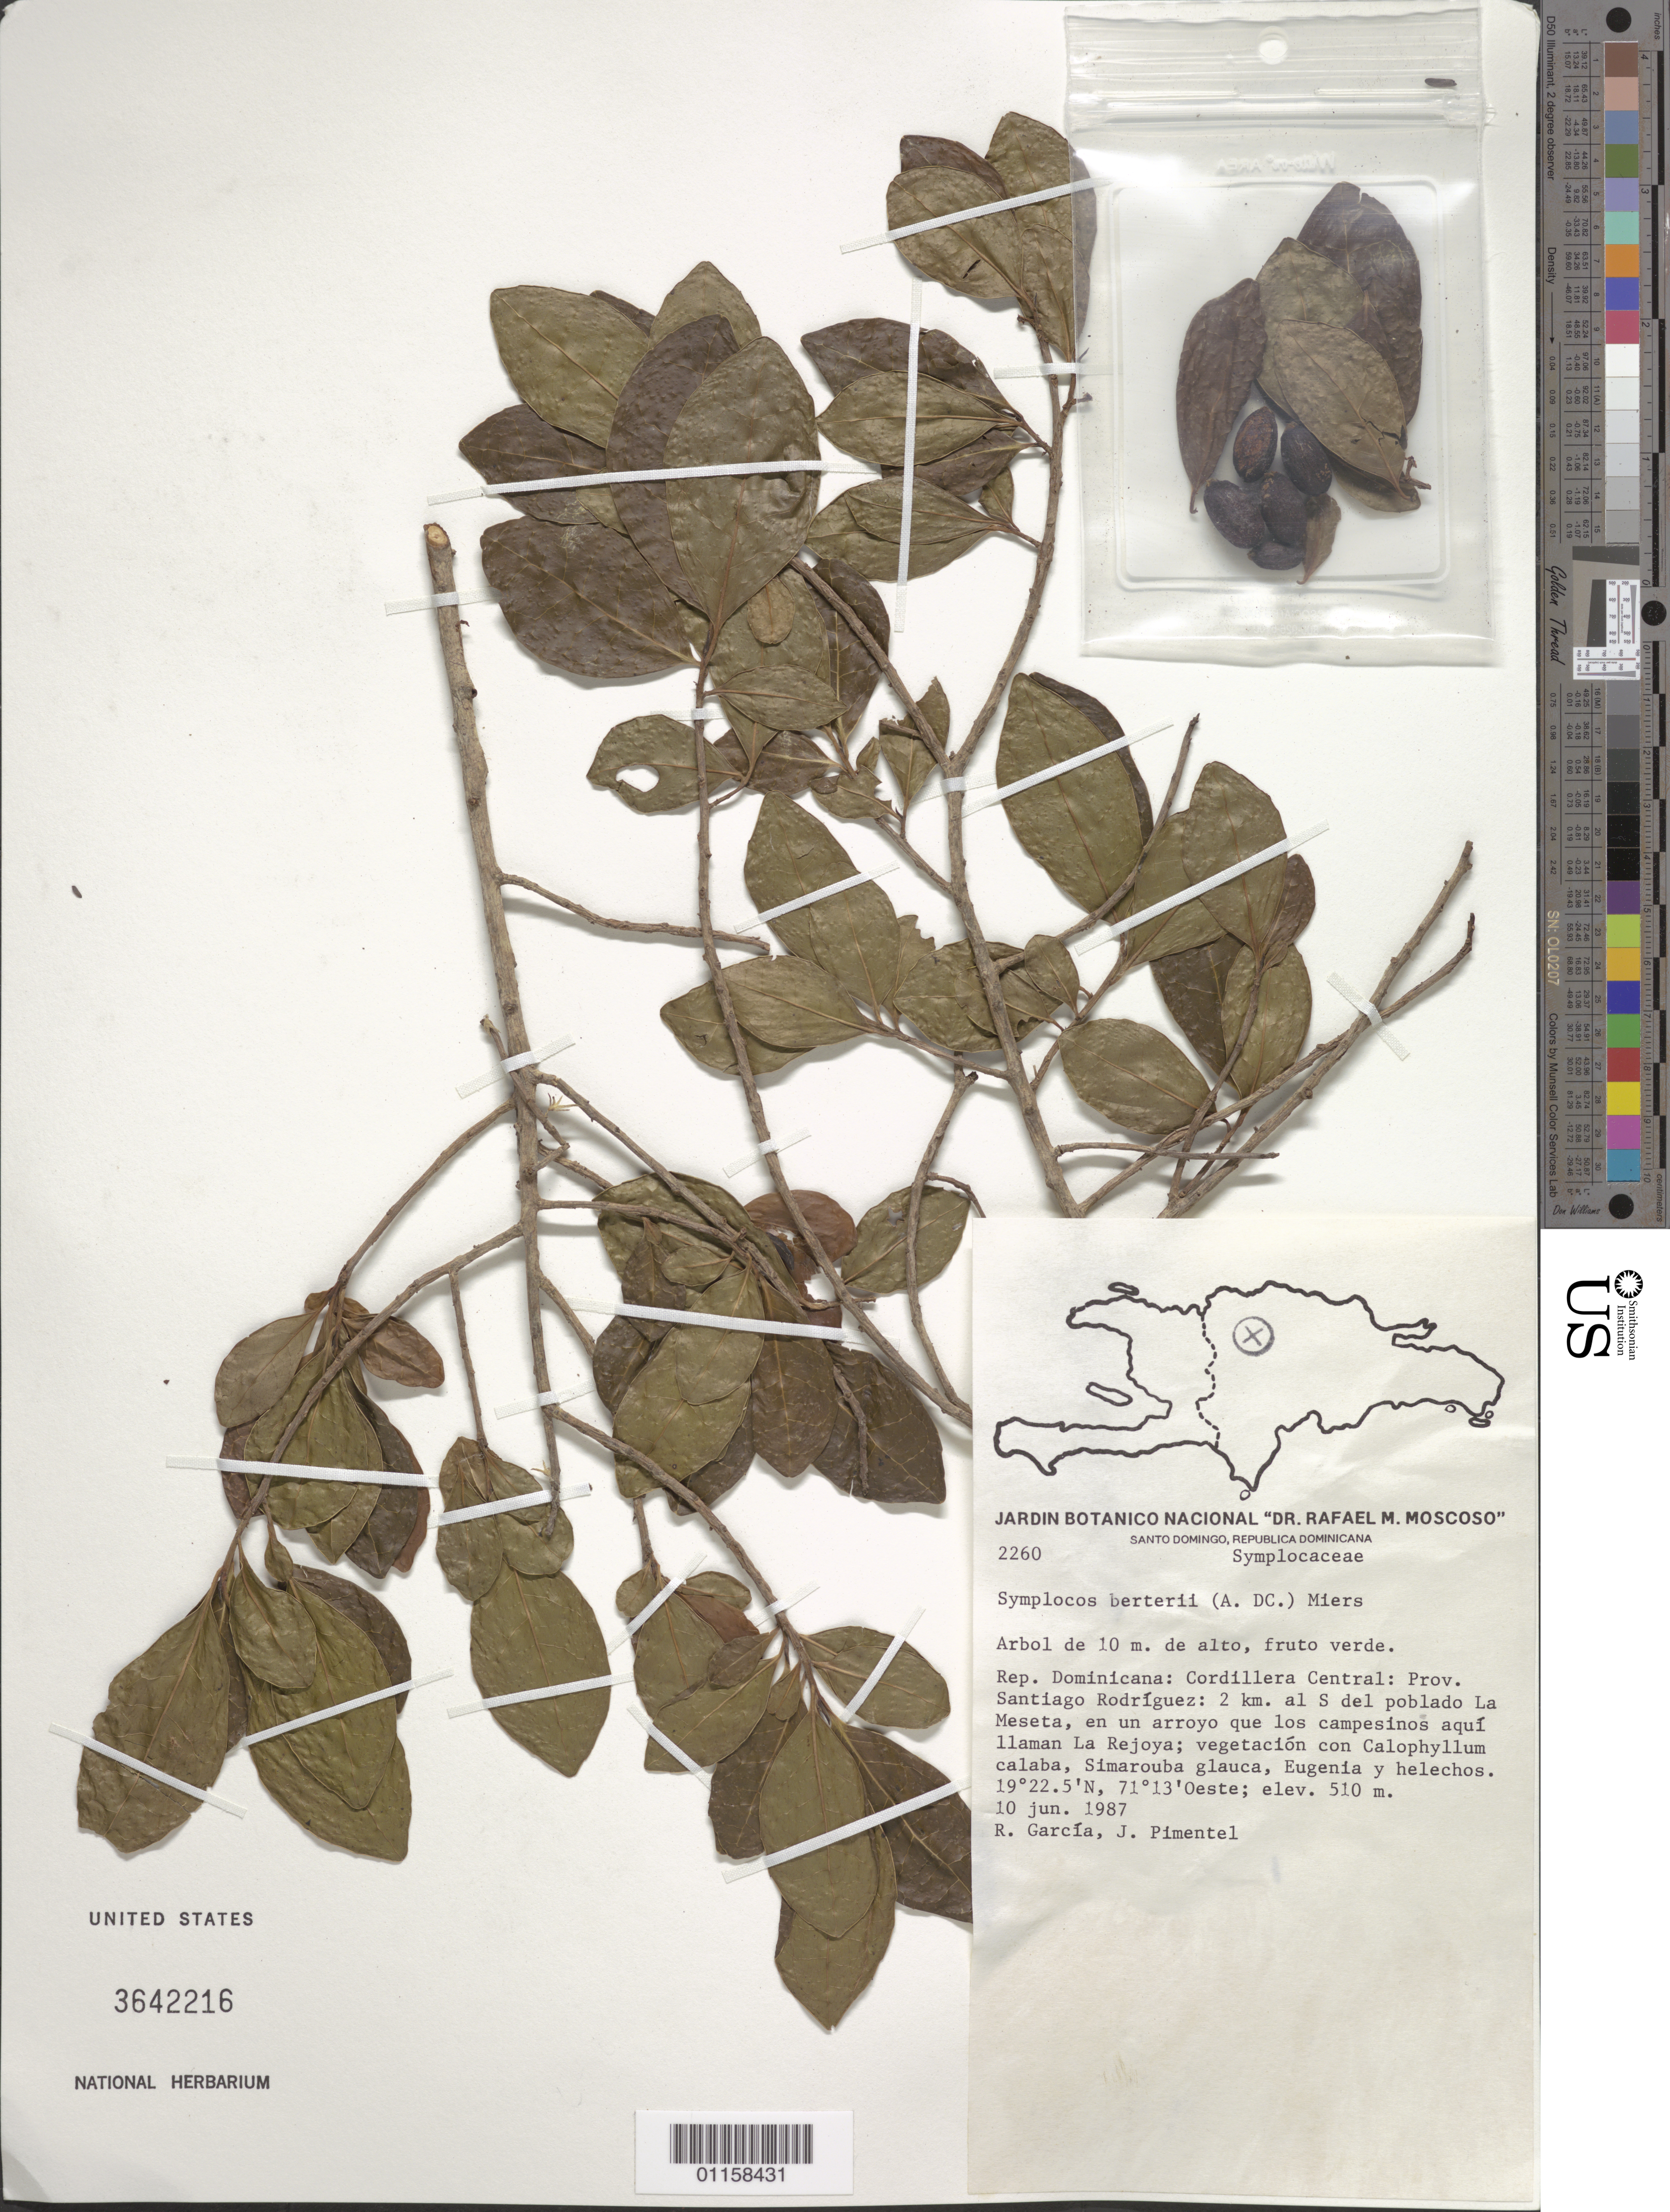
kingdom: Plantae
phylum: Tracheophyta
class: Magnoliopsida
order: Ericales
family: Symplocaceae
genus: Symplocos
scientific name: Symplocos berteroi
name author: Miers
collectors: R. García & J. Pimentel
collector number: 2260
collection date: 1987-06-10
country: Dominican Republic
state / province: Santiago Rodríguez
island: Hispaniola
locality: Cordillera Central; 2 km al S del pueblo la Meseta, en un arroyo que los campesinos aquí llaman La Rejoya.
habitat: Vegetación con Calophyllum calaba, Simarouba glauca, Eugenia y helechos.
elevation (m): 510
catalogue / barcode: US 3642216